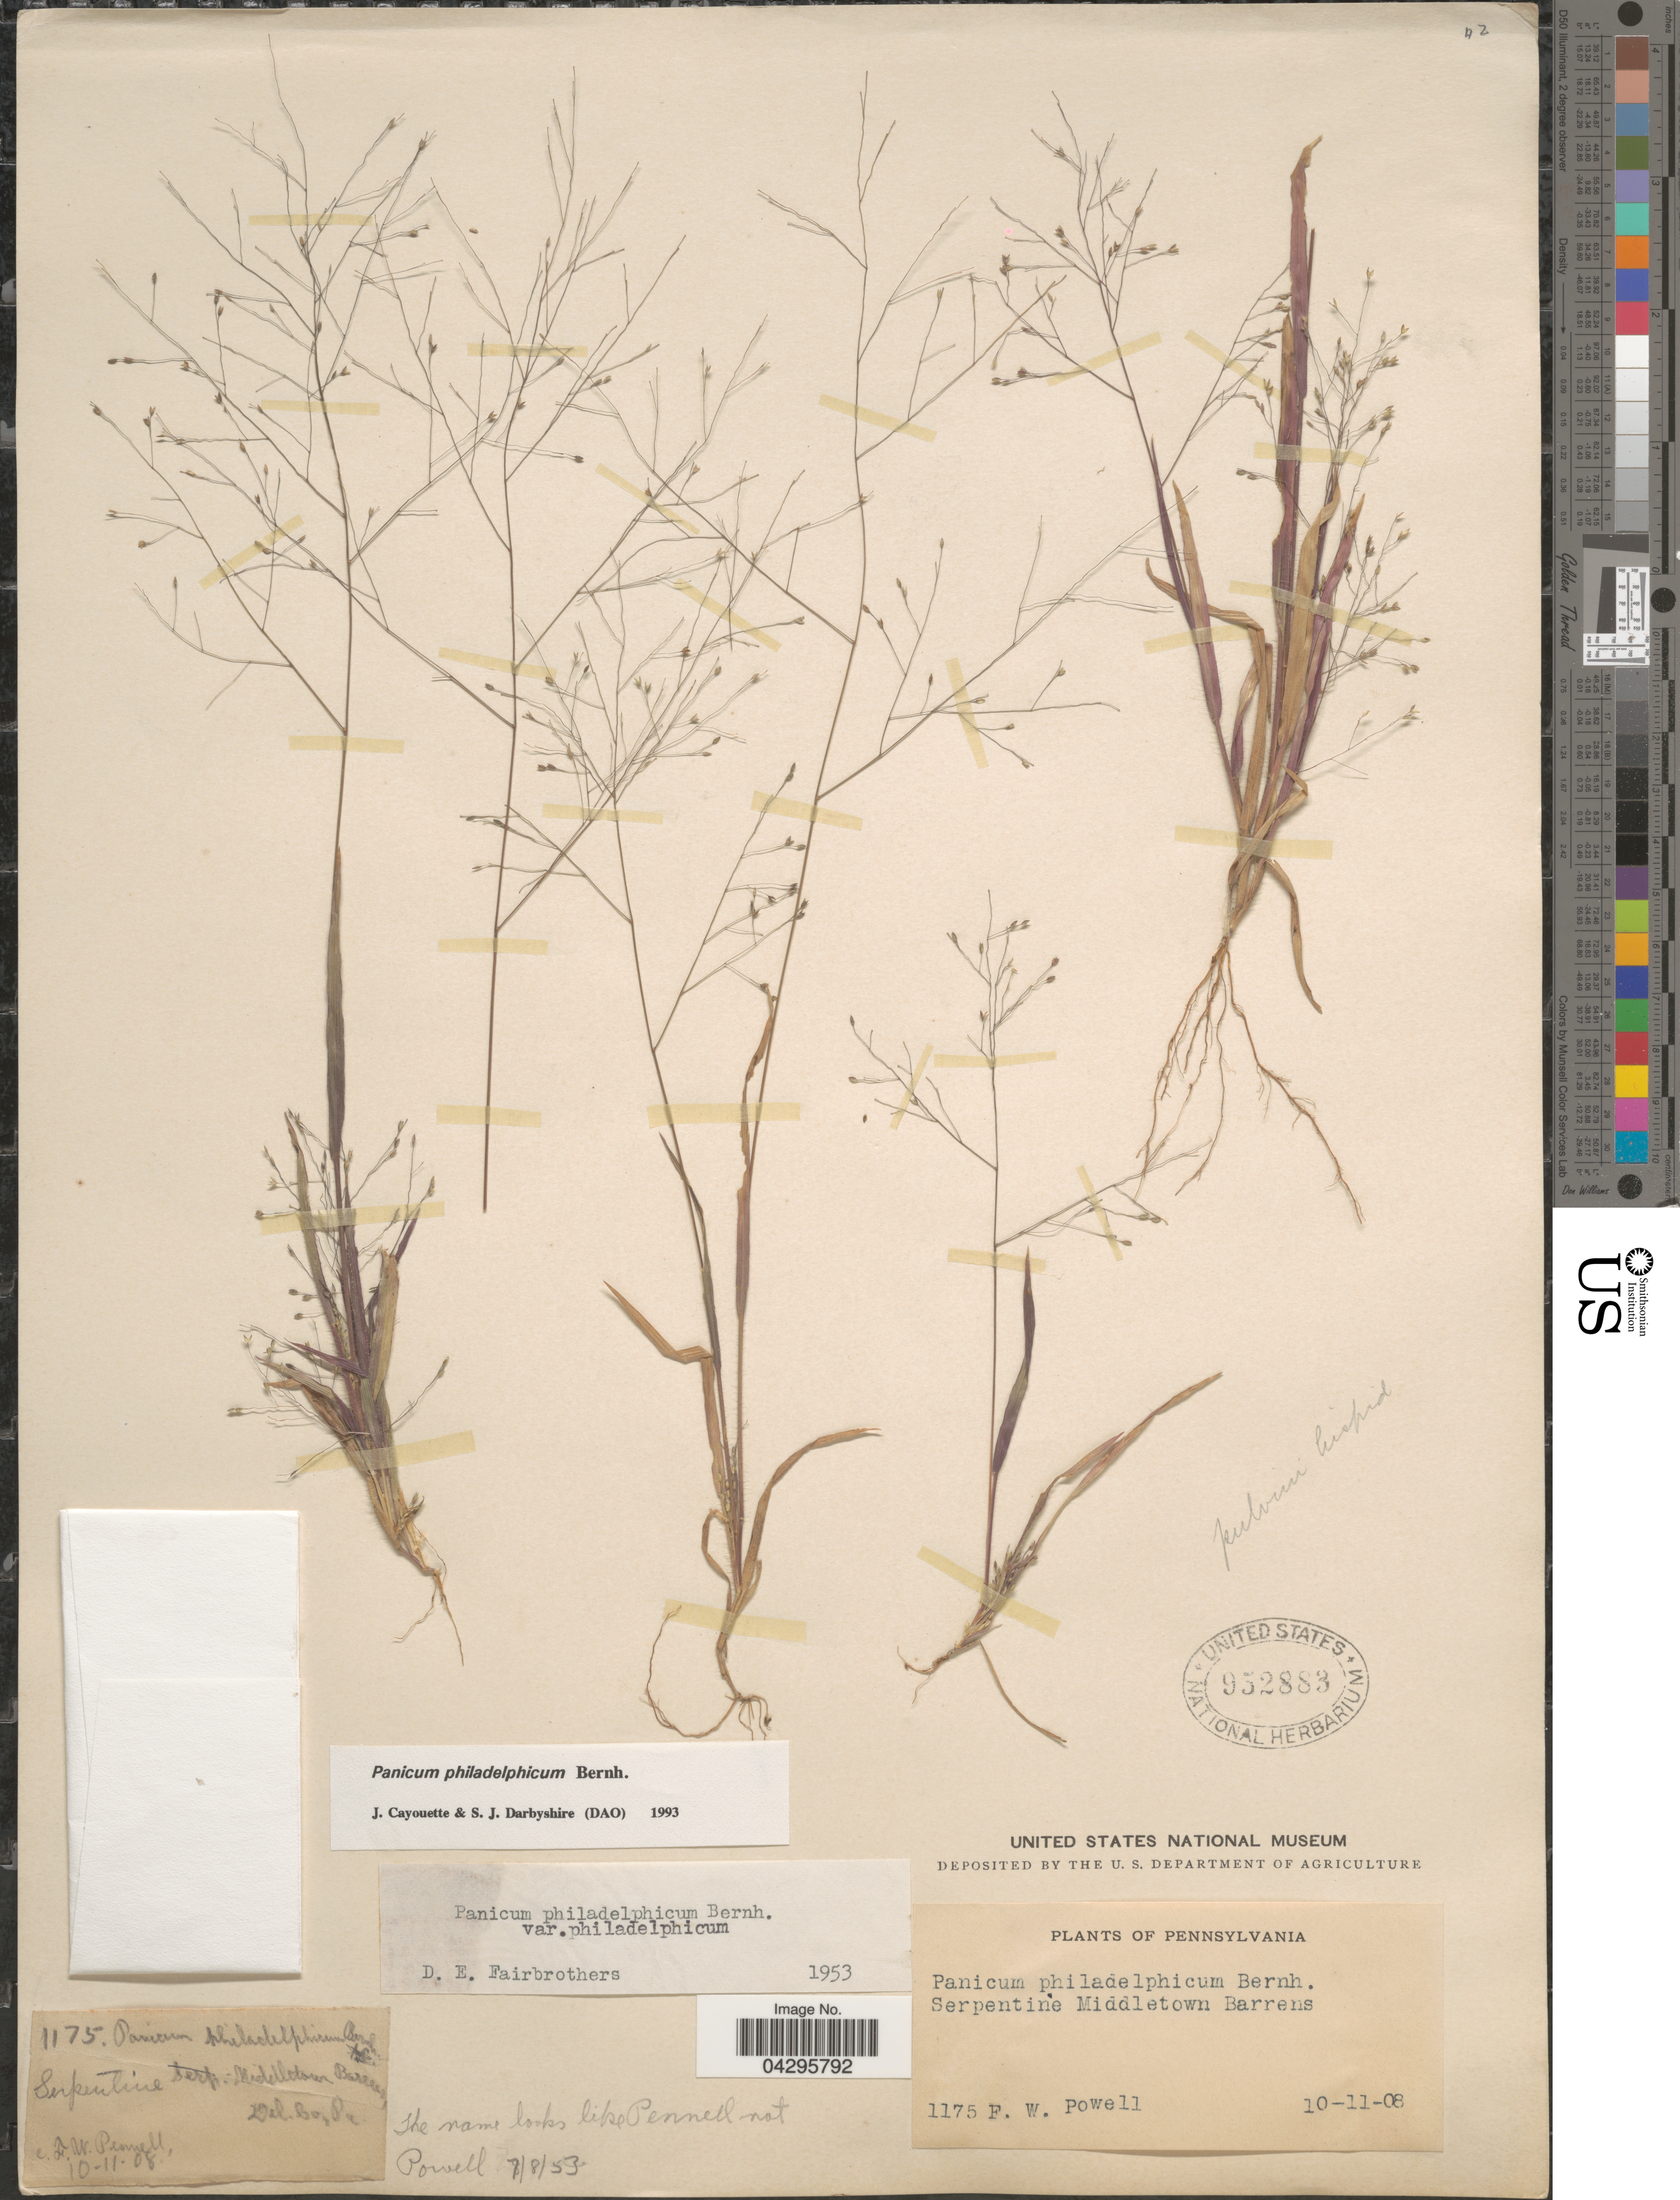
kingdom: Plantae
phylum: Tracheophyta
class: Liliopsida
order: Poales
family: Poaceae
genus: Panicum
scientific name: Panicum philadelphicum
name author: Bernh. ex Trin.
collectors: F. Powell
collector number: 1175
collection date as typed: Transcribed d/m/y: 11/10/8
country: United States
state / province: Pennsylvania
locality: Serpentine Middletown Barrens. Del. Co.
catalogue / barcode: US 952883